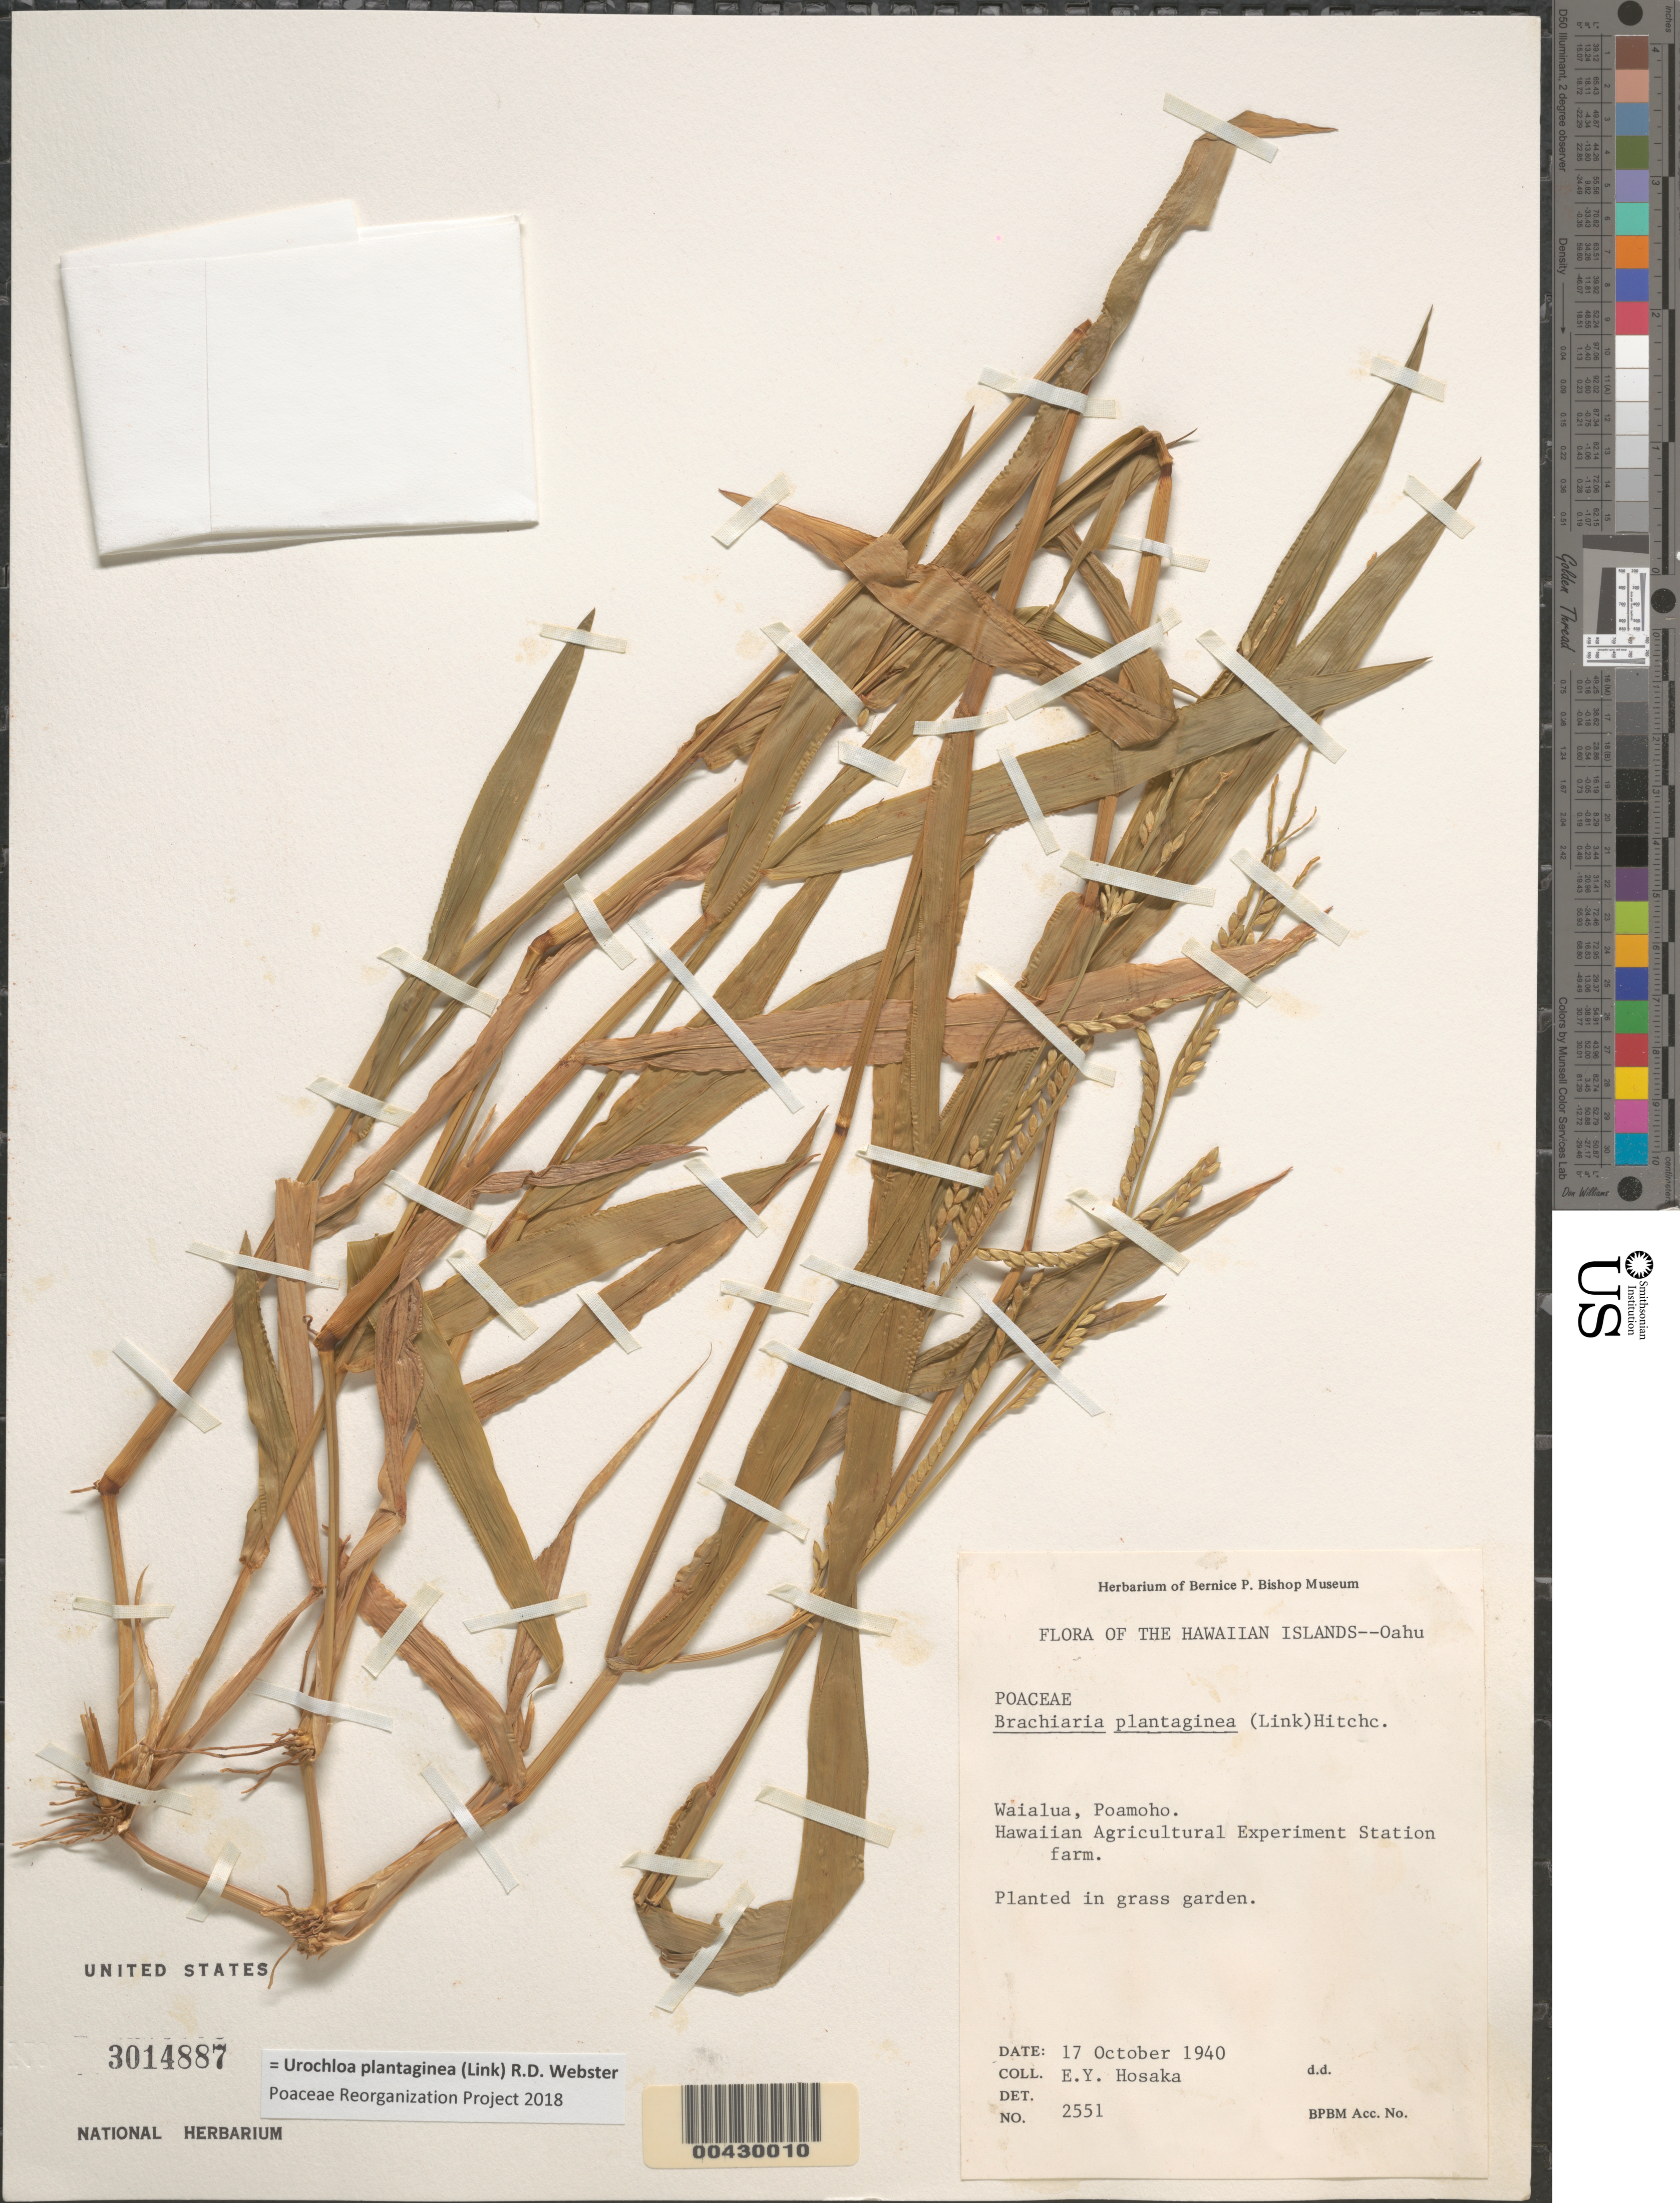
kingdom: Plantae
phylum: Tracheophyta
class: Liliopsida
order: Poales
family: Poaceae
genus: Urochloa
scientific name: Urochloa plantaginea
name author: (Link) R.D. Webster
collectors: E. Y. Hosaka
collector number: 2551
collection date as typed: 17 Oct 1940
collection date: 1940-10-17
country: United States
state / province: Hawaii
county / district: Honolulu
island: Oahu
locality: Waialua, Poamoho, Hawaiian Agricultural Experiment Station farm.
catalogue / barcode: US 3014887